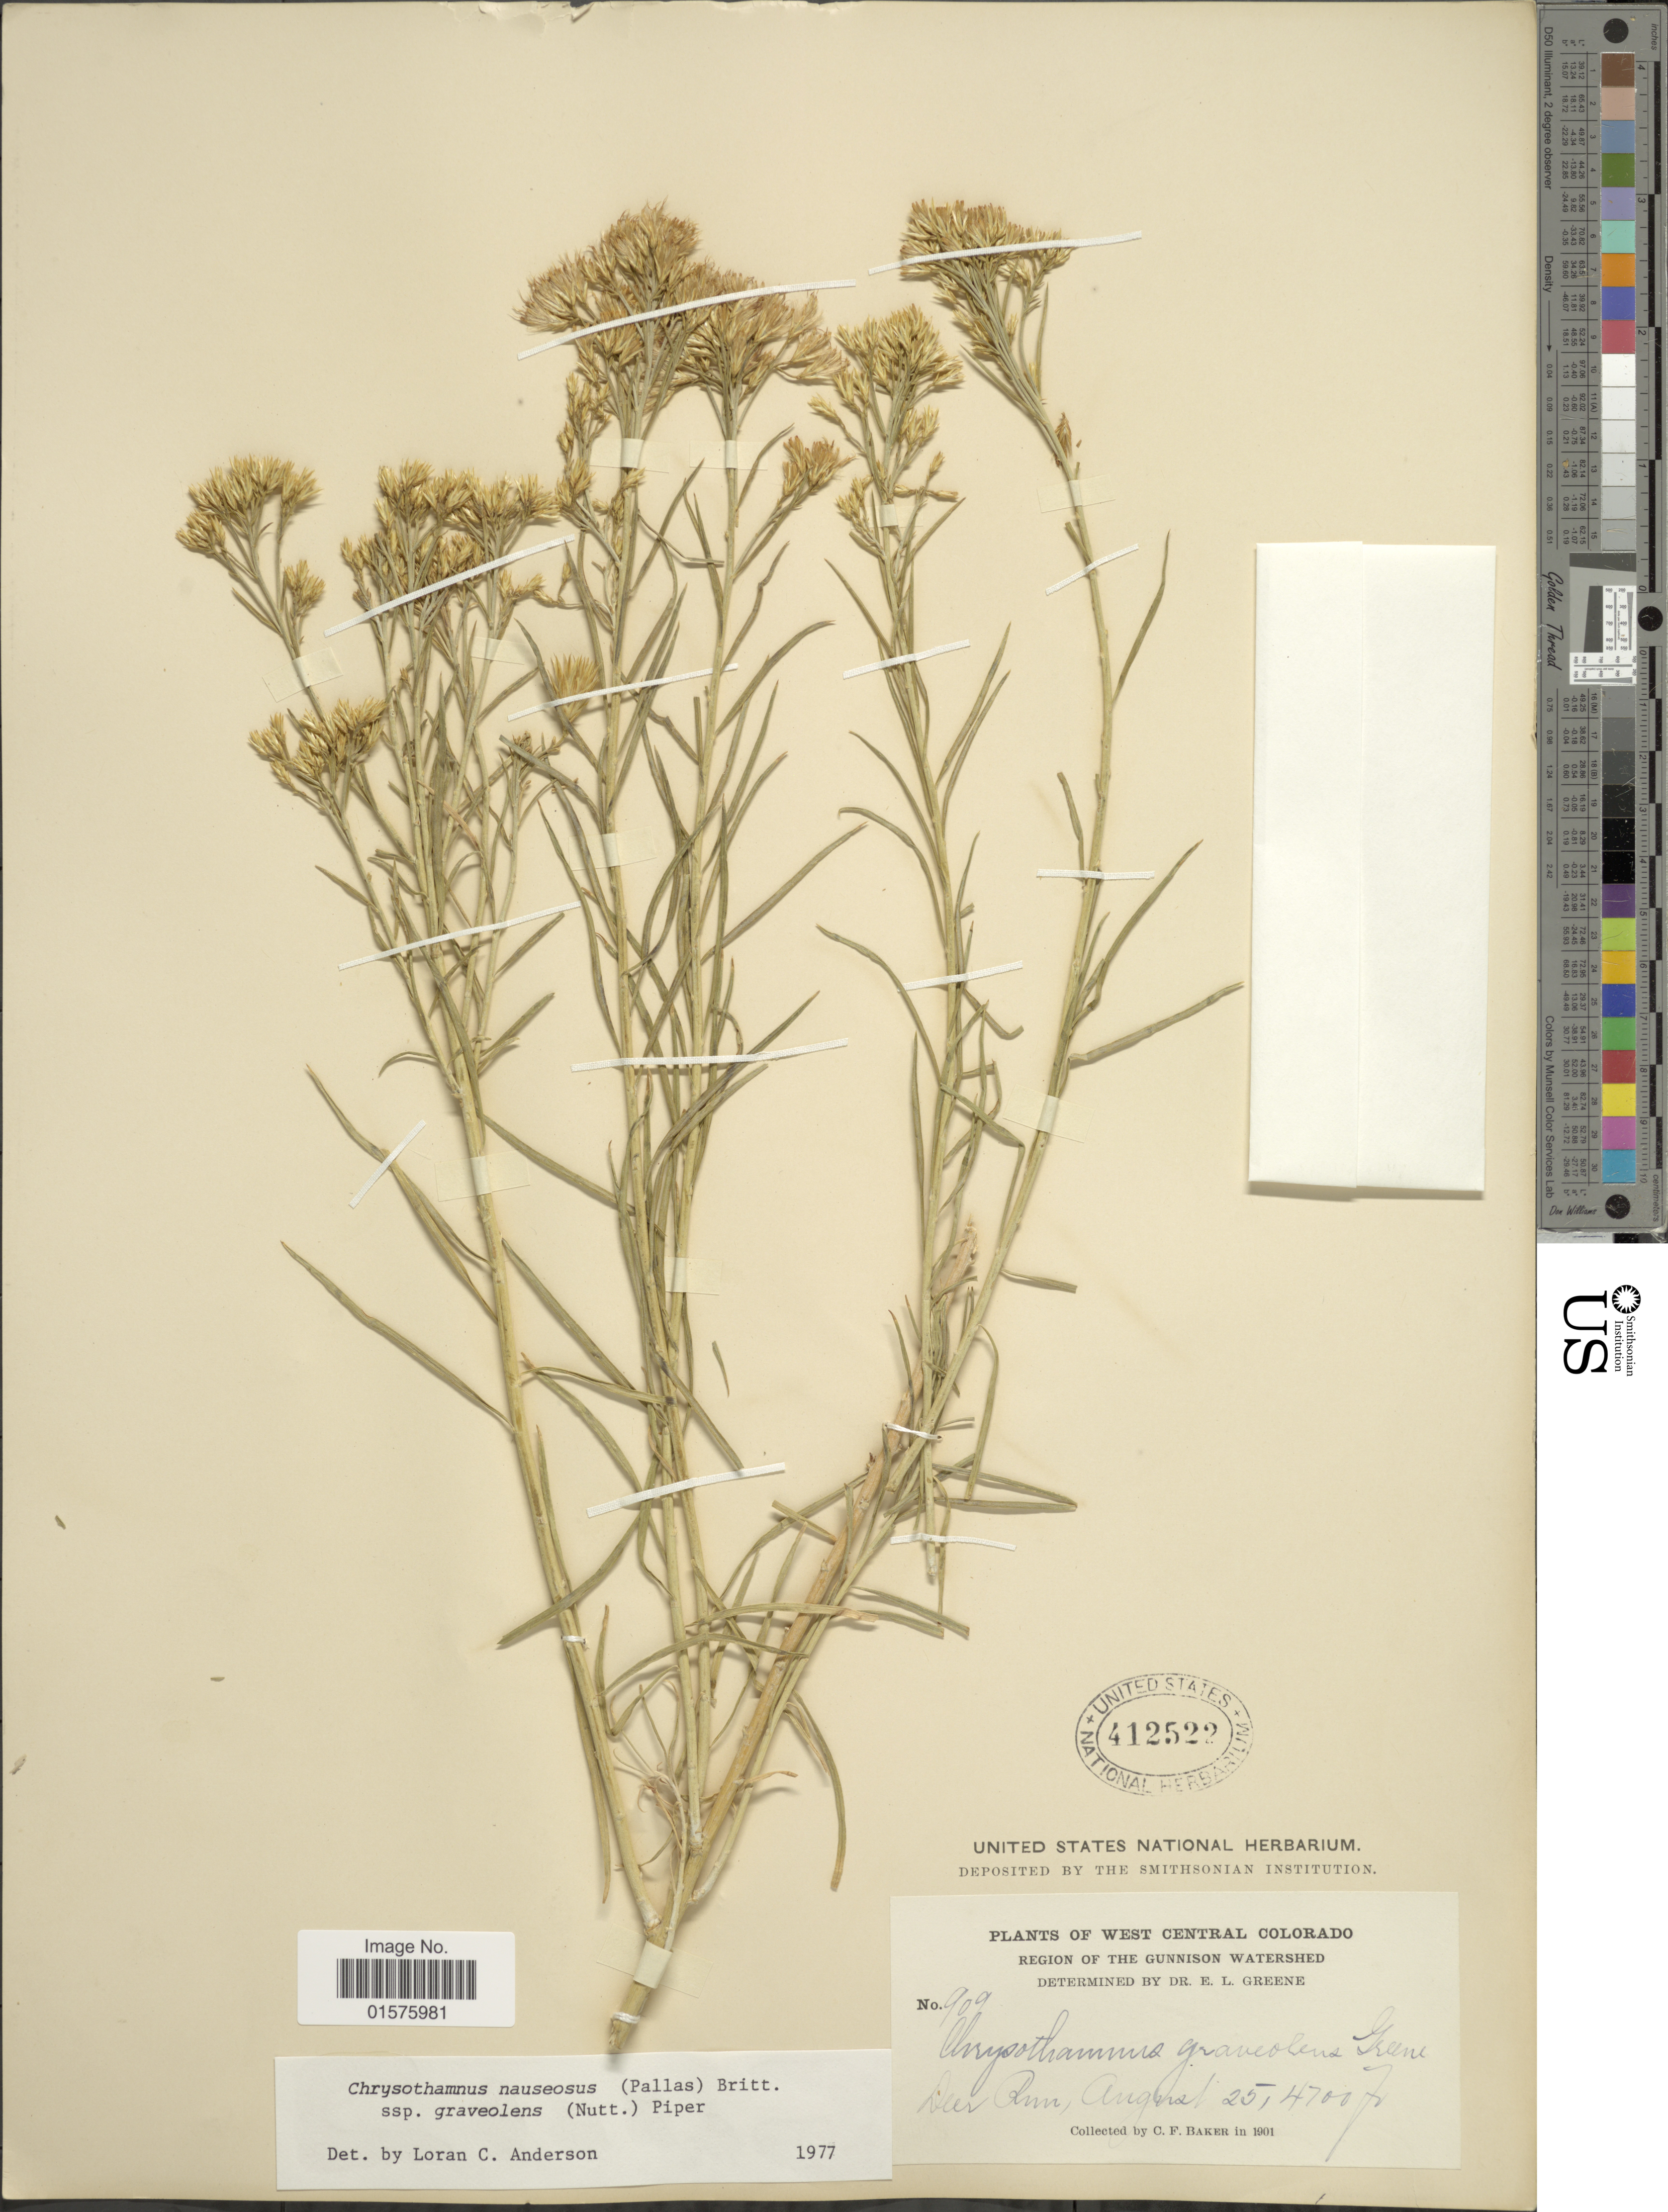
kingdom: Plantae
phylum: Tracheophyta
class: Magnoliopsida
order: Asterales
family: Asteraceae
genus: Ericameria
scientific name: Ericameria nauseosa var. graveolens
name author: (Nutt.) Reveal & Schuyler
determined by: Urbatsch, Lowell E., Curator (LSU), Louisiana State University (UNITED STATES)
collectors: C. F. Baker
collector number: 909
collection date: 1901-08-25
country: United States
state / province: Colorado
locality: West Central Colorado, Region of the Gunnison Watershed, Deer Run.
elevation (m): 1433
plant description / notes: Corrected "Dear Rum" to "Deer Run."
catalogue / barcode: US 412522